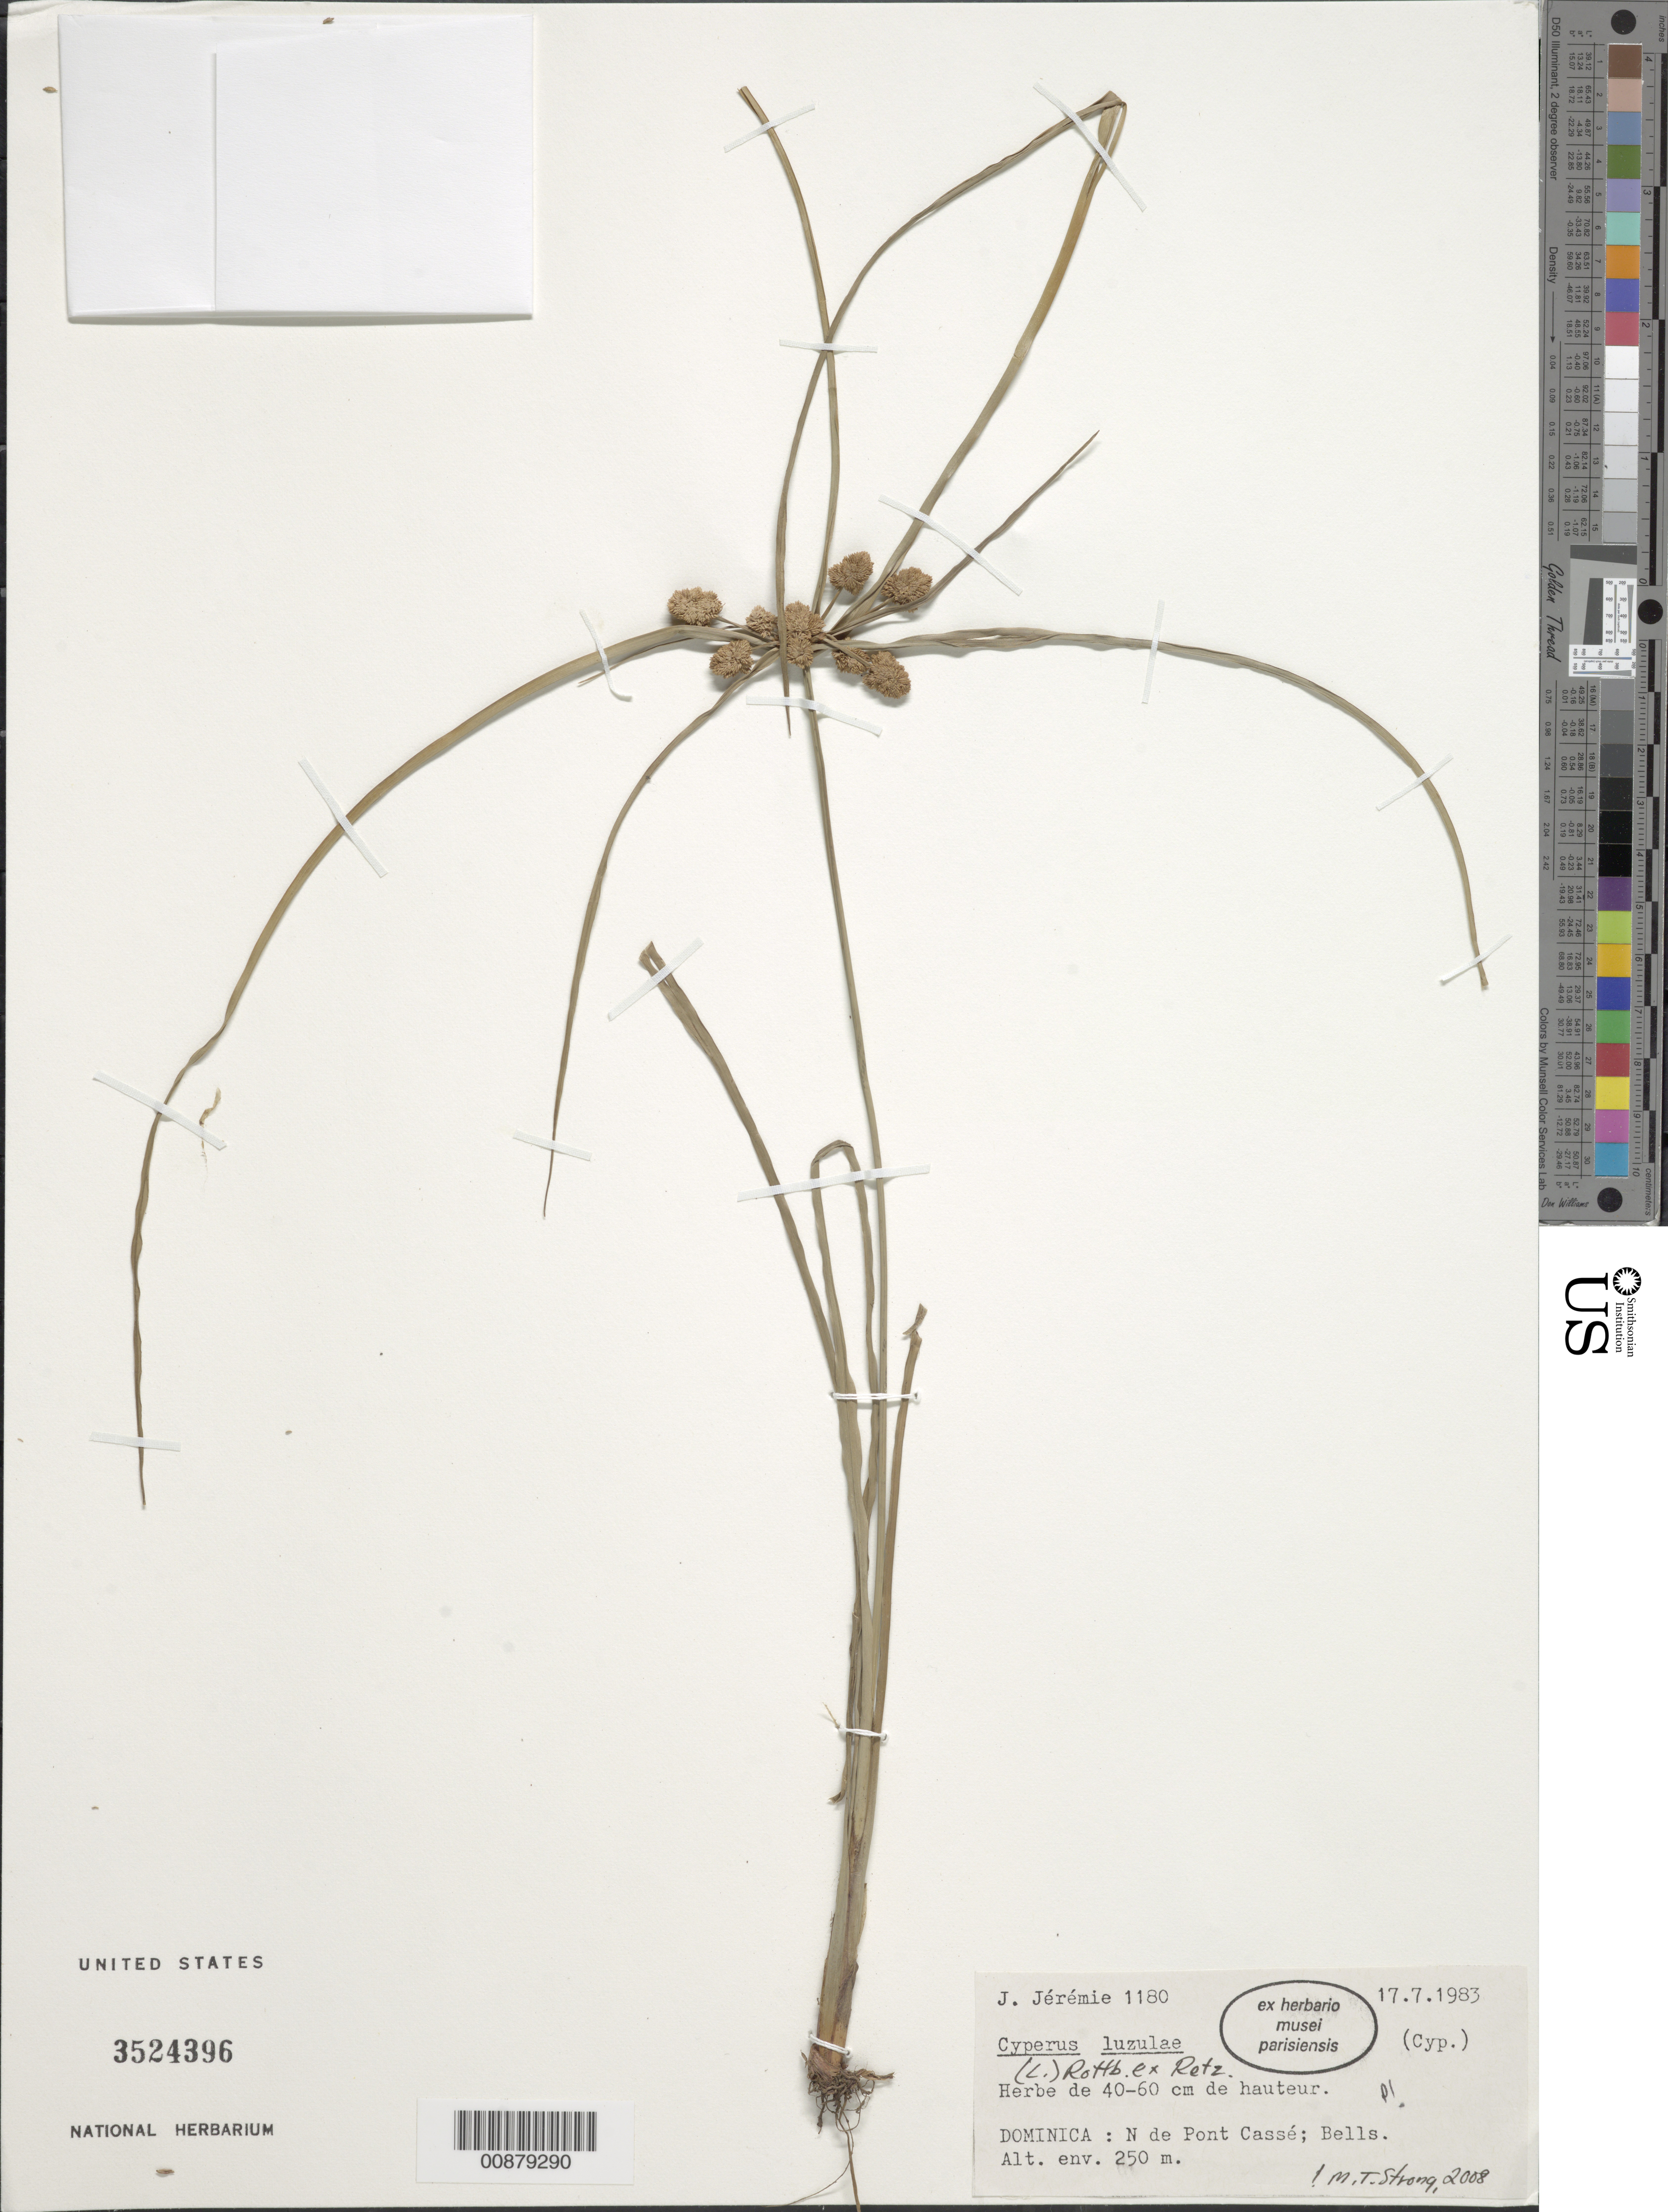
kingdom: Plantae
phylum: Tracheophyta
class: Liliopsida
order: Poales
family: Cyperaceae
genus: Cyperus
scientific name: Cyperus luzulae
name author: (L.) Rottb. ex Retz.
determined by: Strong, M. T., (US), Smithsonian Institution - National Museum of Natural History (UNITED STATES)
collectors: J. Jérémie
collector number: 1180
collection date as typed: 17 Jul 1983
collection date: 1983-07-17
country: Dominica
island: Dominica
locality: N de Pont Cassé; Bells.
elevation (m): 250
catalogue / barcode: US 3524396